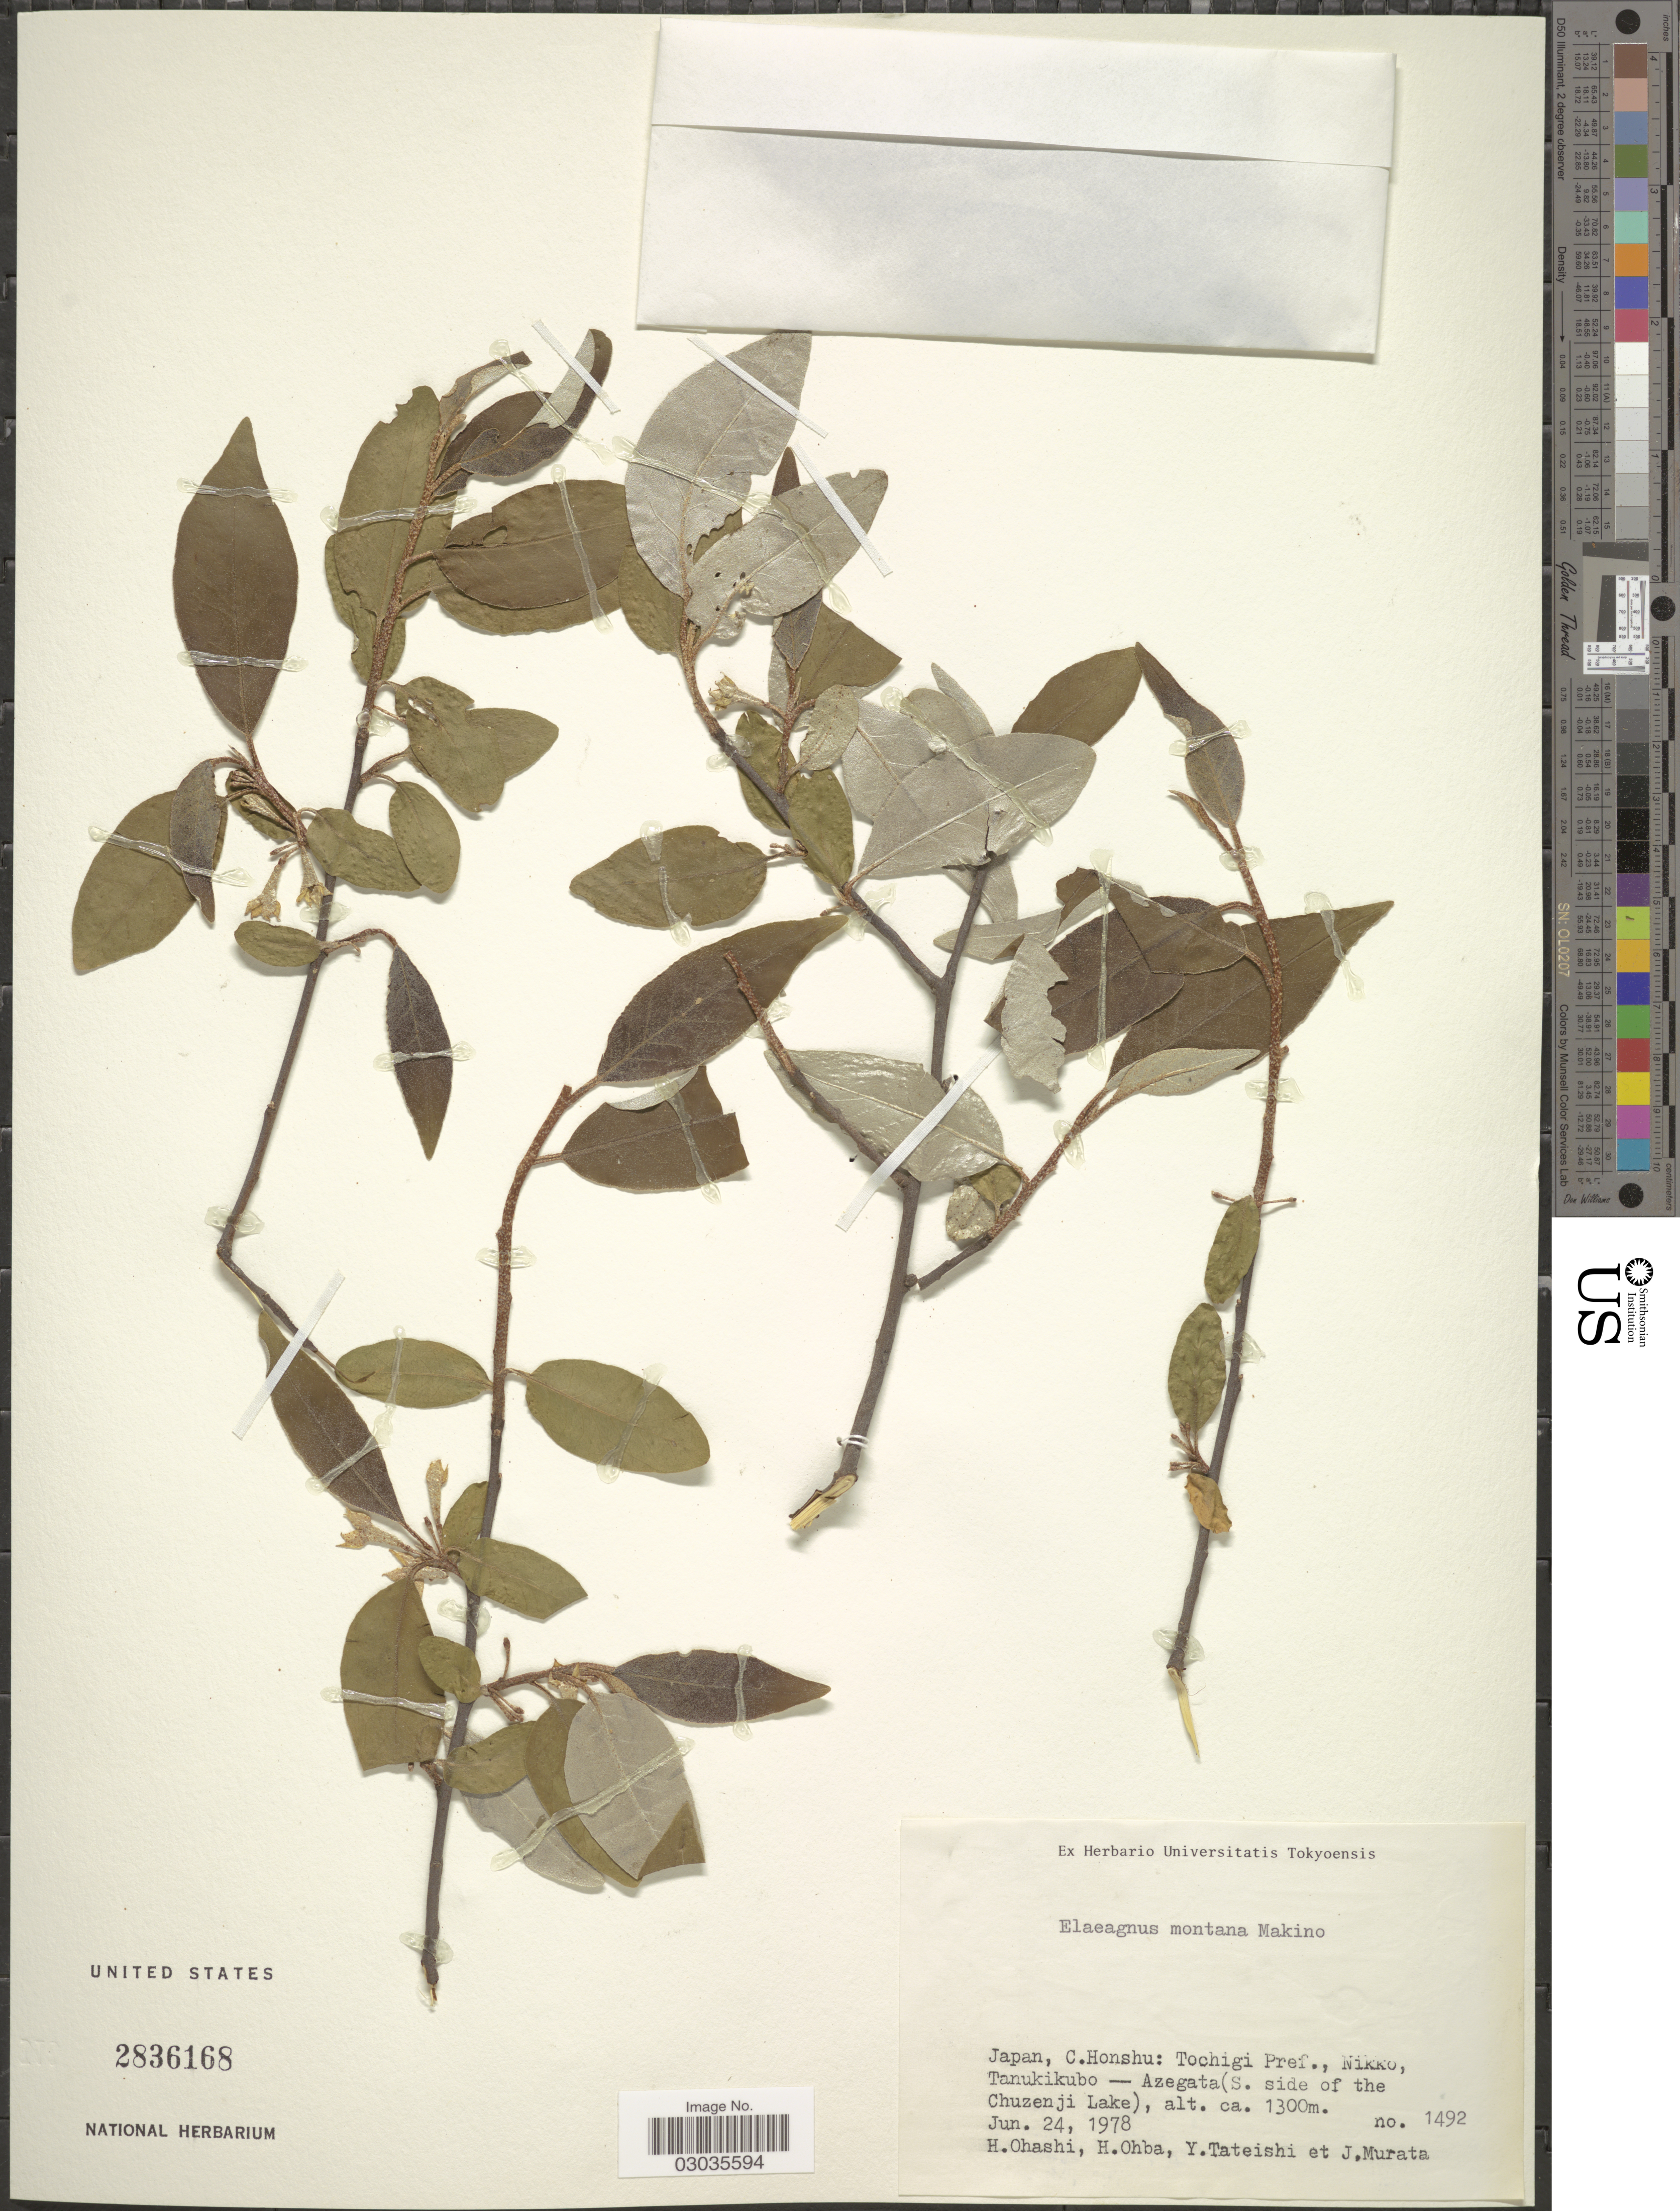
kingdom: Plantae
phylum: Tracheophyta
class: Magnoliopsida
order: Rosales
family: Elaeagnaceae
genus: Elaeagnus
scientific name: Elaeagnus montana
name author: Makino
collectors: H. Ohashi, H. Ohba, Y. Tateishi & J. Murata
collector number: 1492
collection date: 1978-06-24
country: Japan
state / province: Totigi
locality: C. Honshu: Tochigi Pref., Nikko, Tanukikubo - Azegata (S. side of the Chuzenji Lake).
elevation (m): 1300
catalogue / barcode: US 2836168